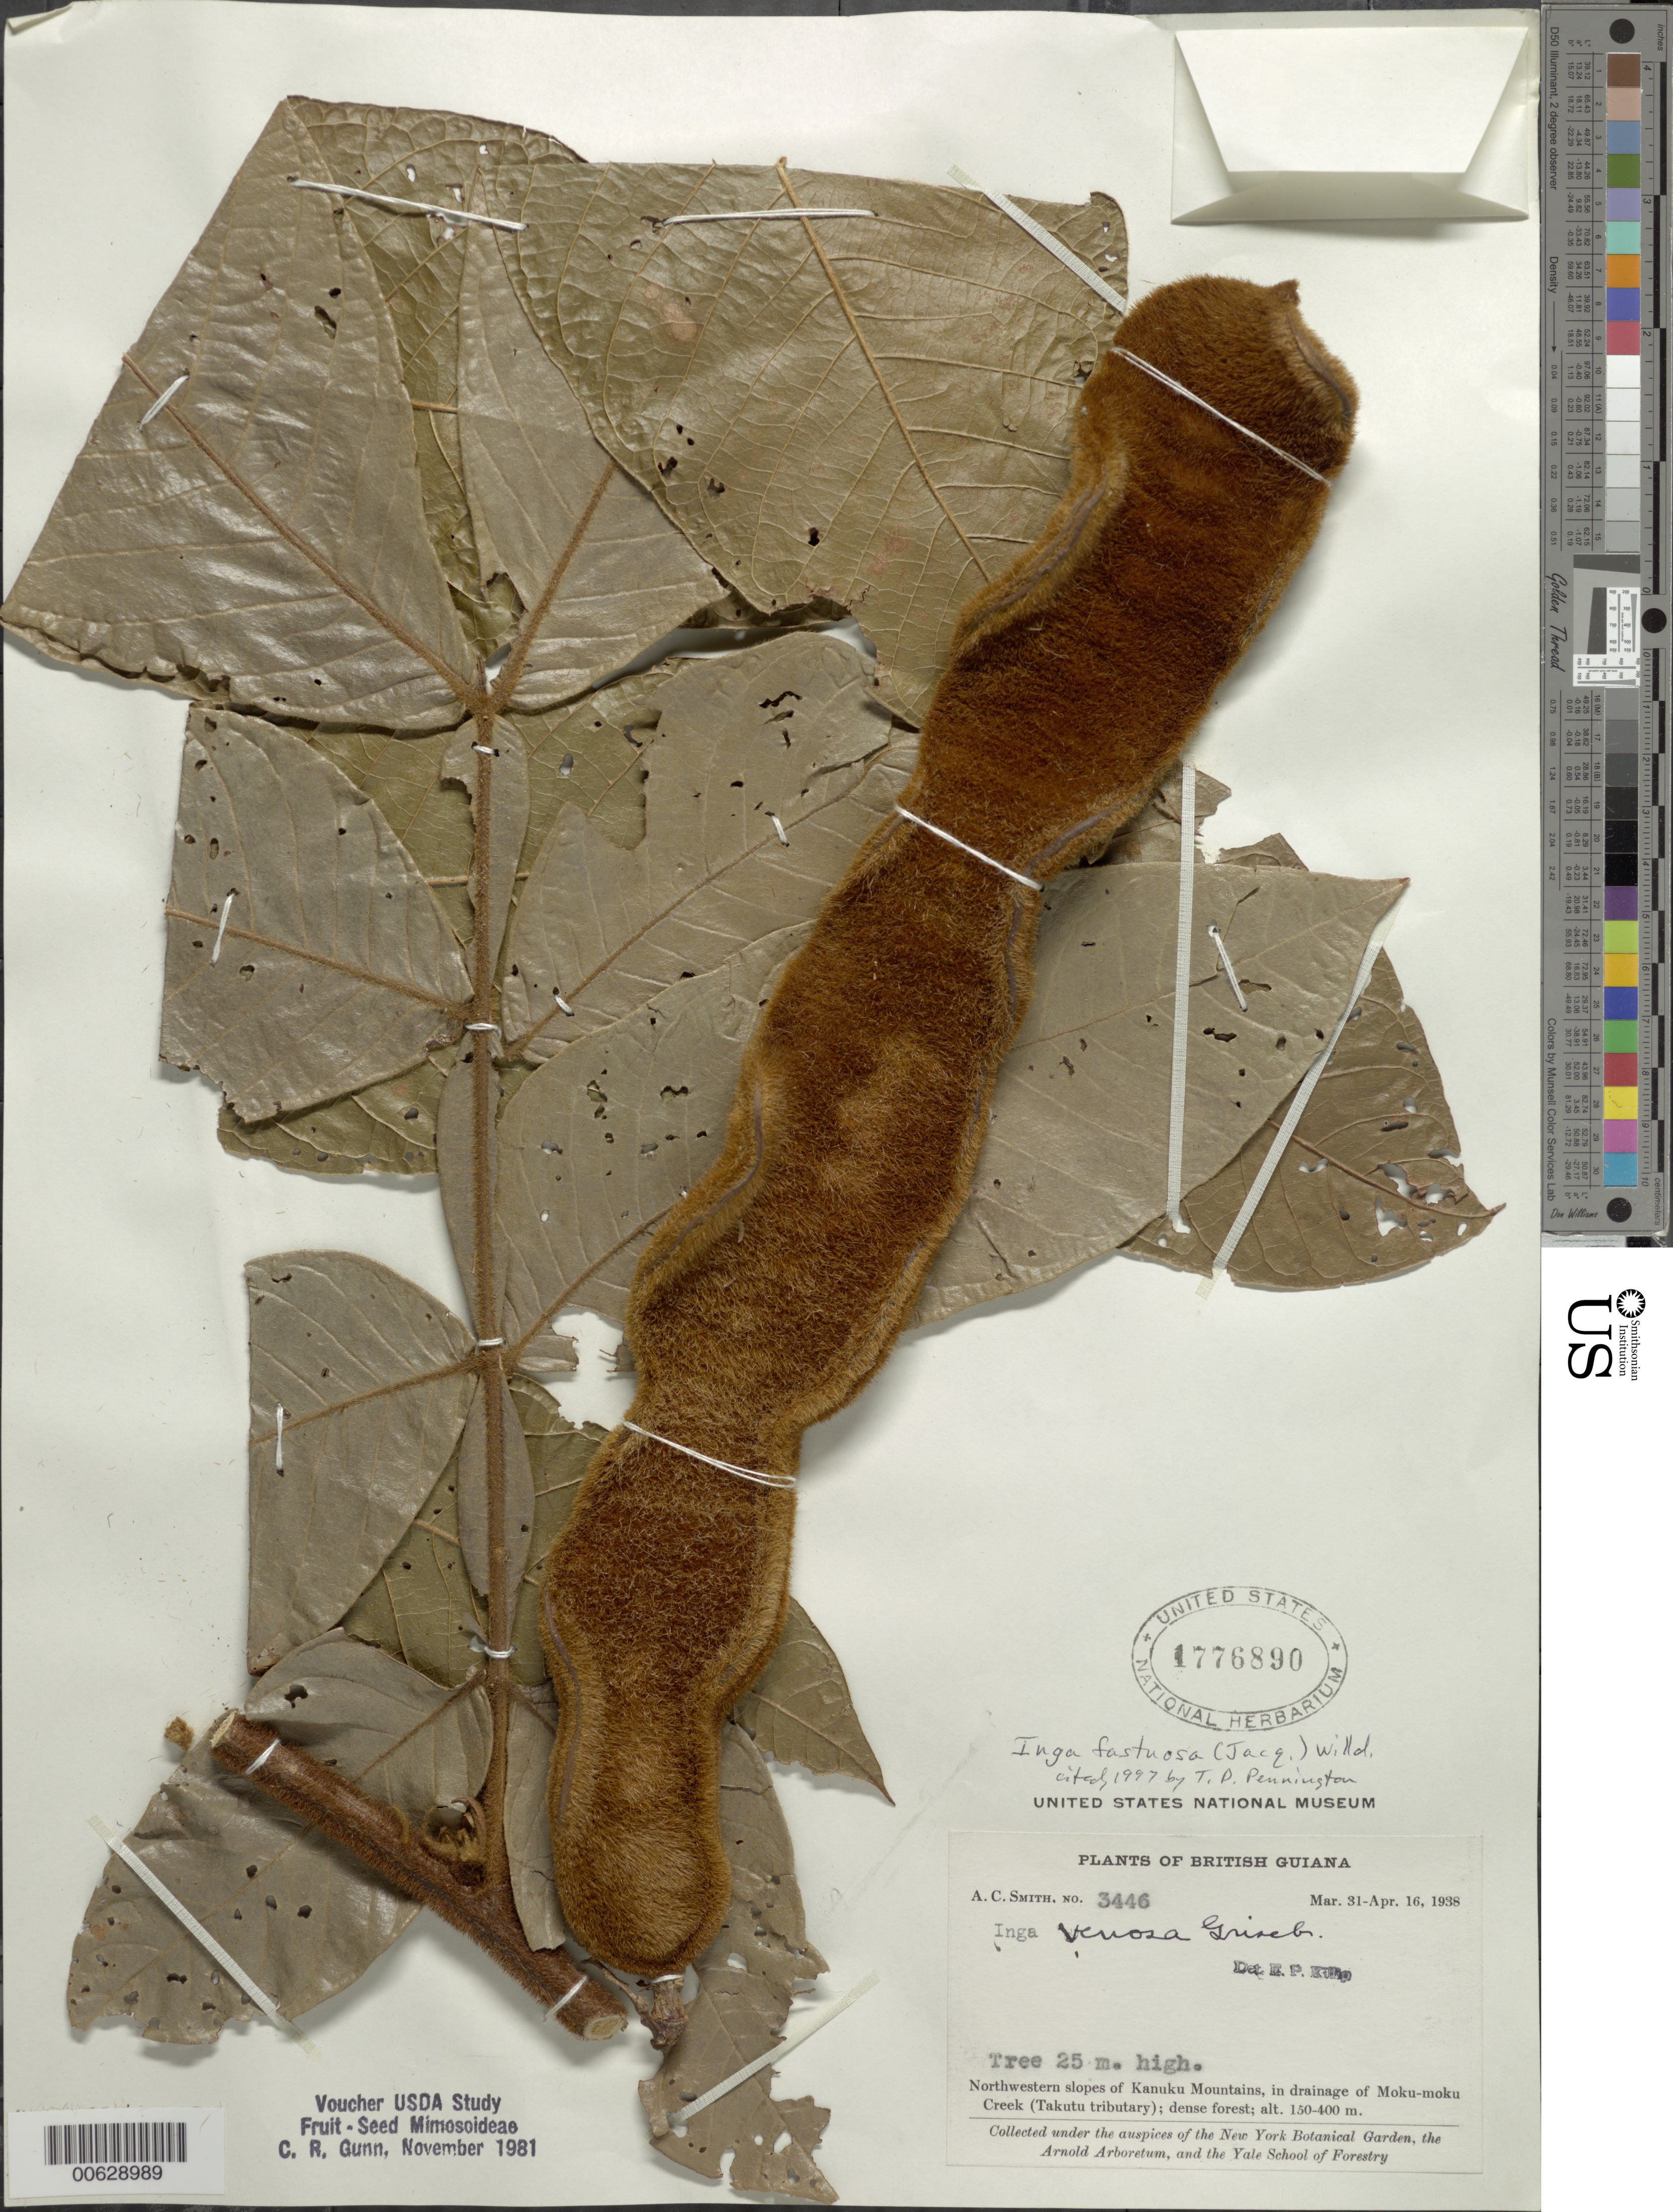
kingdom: Plantae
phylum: Tracheophyta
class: Magnoliopsida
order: Fabales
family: Fabaceae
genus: Inga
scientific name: Inga fastuosa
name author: (Jacq.) Willd.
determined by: Pennington, T. D., (K)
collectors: A. C. Smith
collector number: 3446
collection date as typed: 31-Mar-38 to 16-Apr-38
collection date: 1938-03-31/1938-04-16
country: Guyana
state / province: U. Takutu-U. Essequibo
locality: Kanuku Mts., NW slopes, in drainage of Moku-moku Creek (Takutu tributary)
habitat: Dense forest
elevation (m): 150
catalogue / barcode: US 1776890